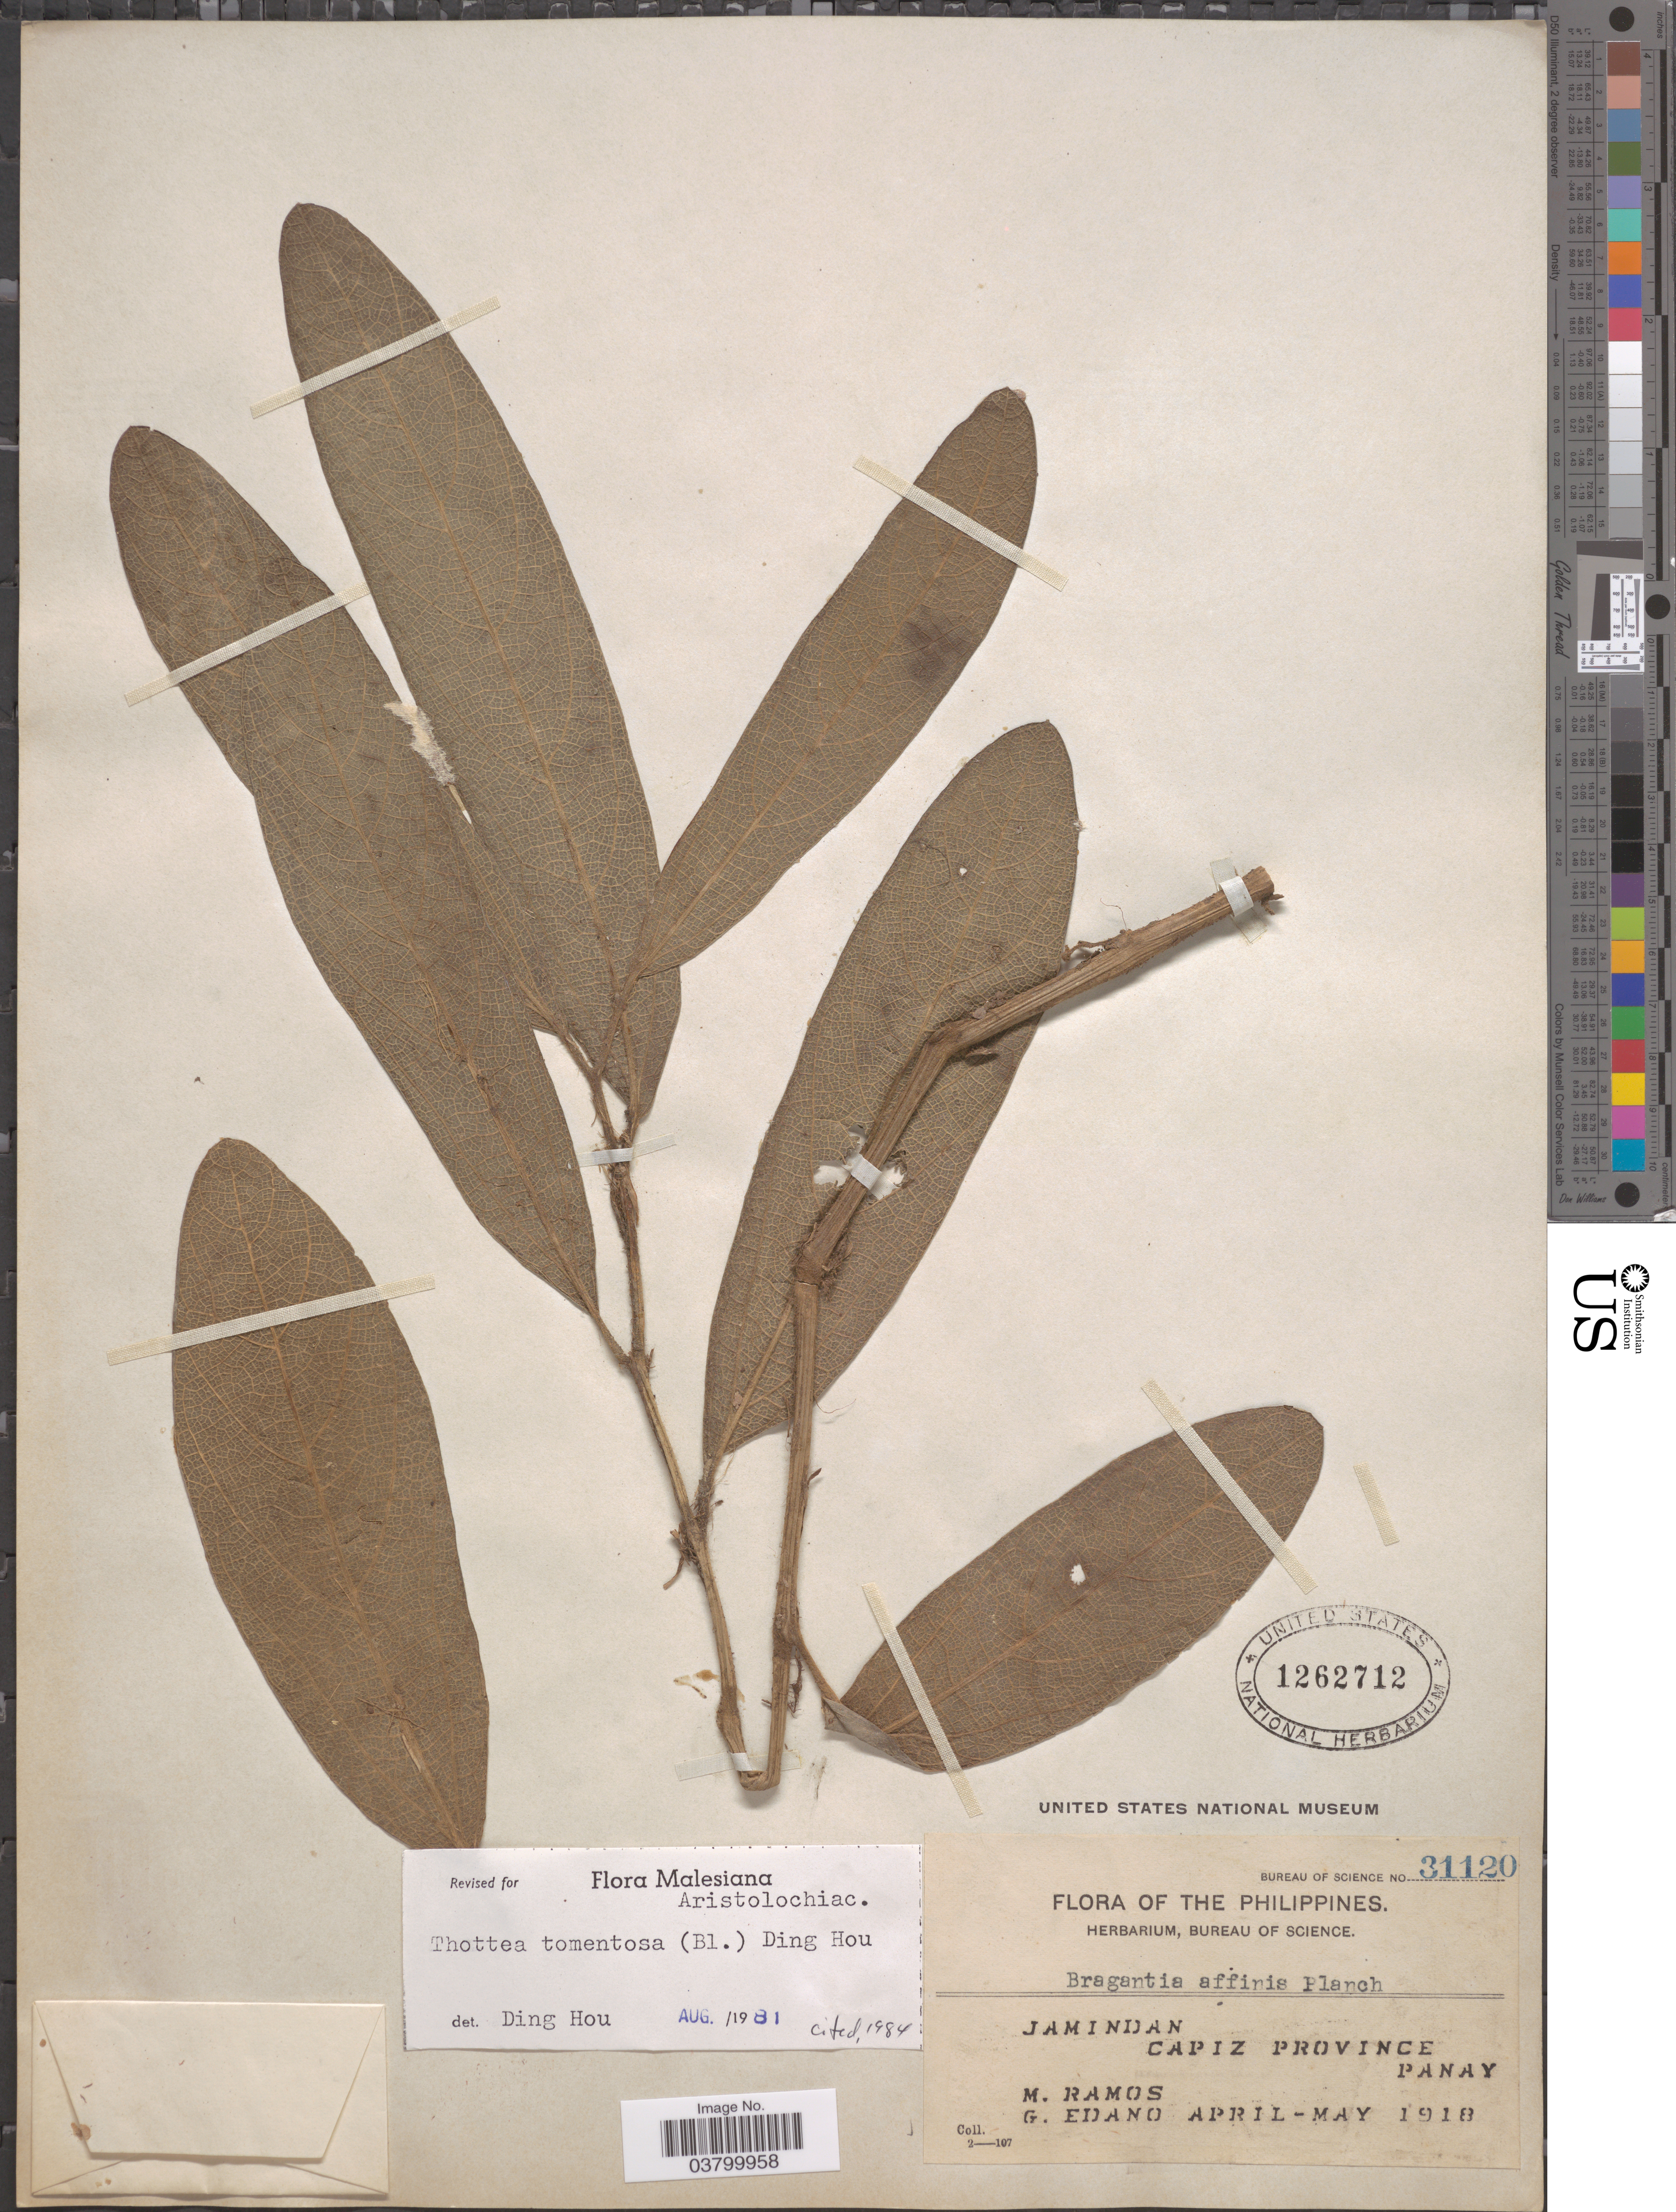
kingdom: Plantae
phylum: Tracheophyta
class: Magnoliopsida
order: Piperales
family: Aristolochiaceae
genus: Thottea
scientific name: Thottea tomentosa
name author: (Blume) Ding Hou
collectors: M. Ramos & G. Edaño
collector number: Bureau of Science 31120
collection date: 1918-04/1918-05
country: Philippines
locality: Jamindan. Capiz Province. Panay.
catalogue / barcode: US 1262712